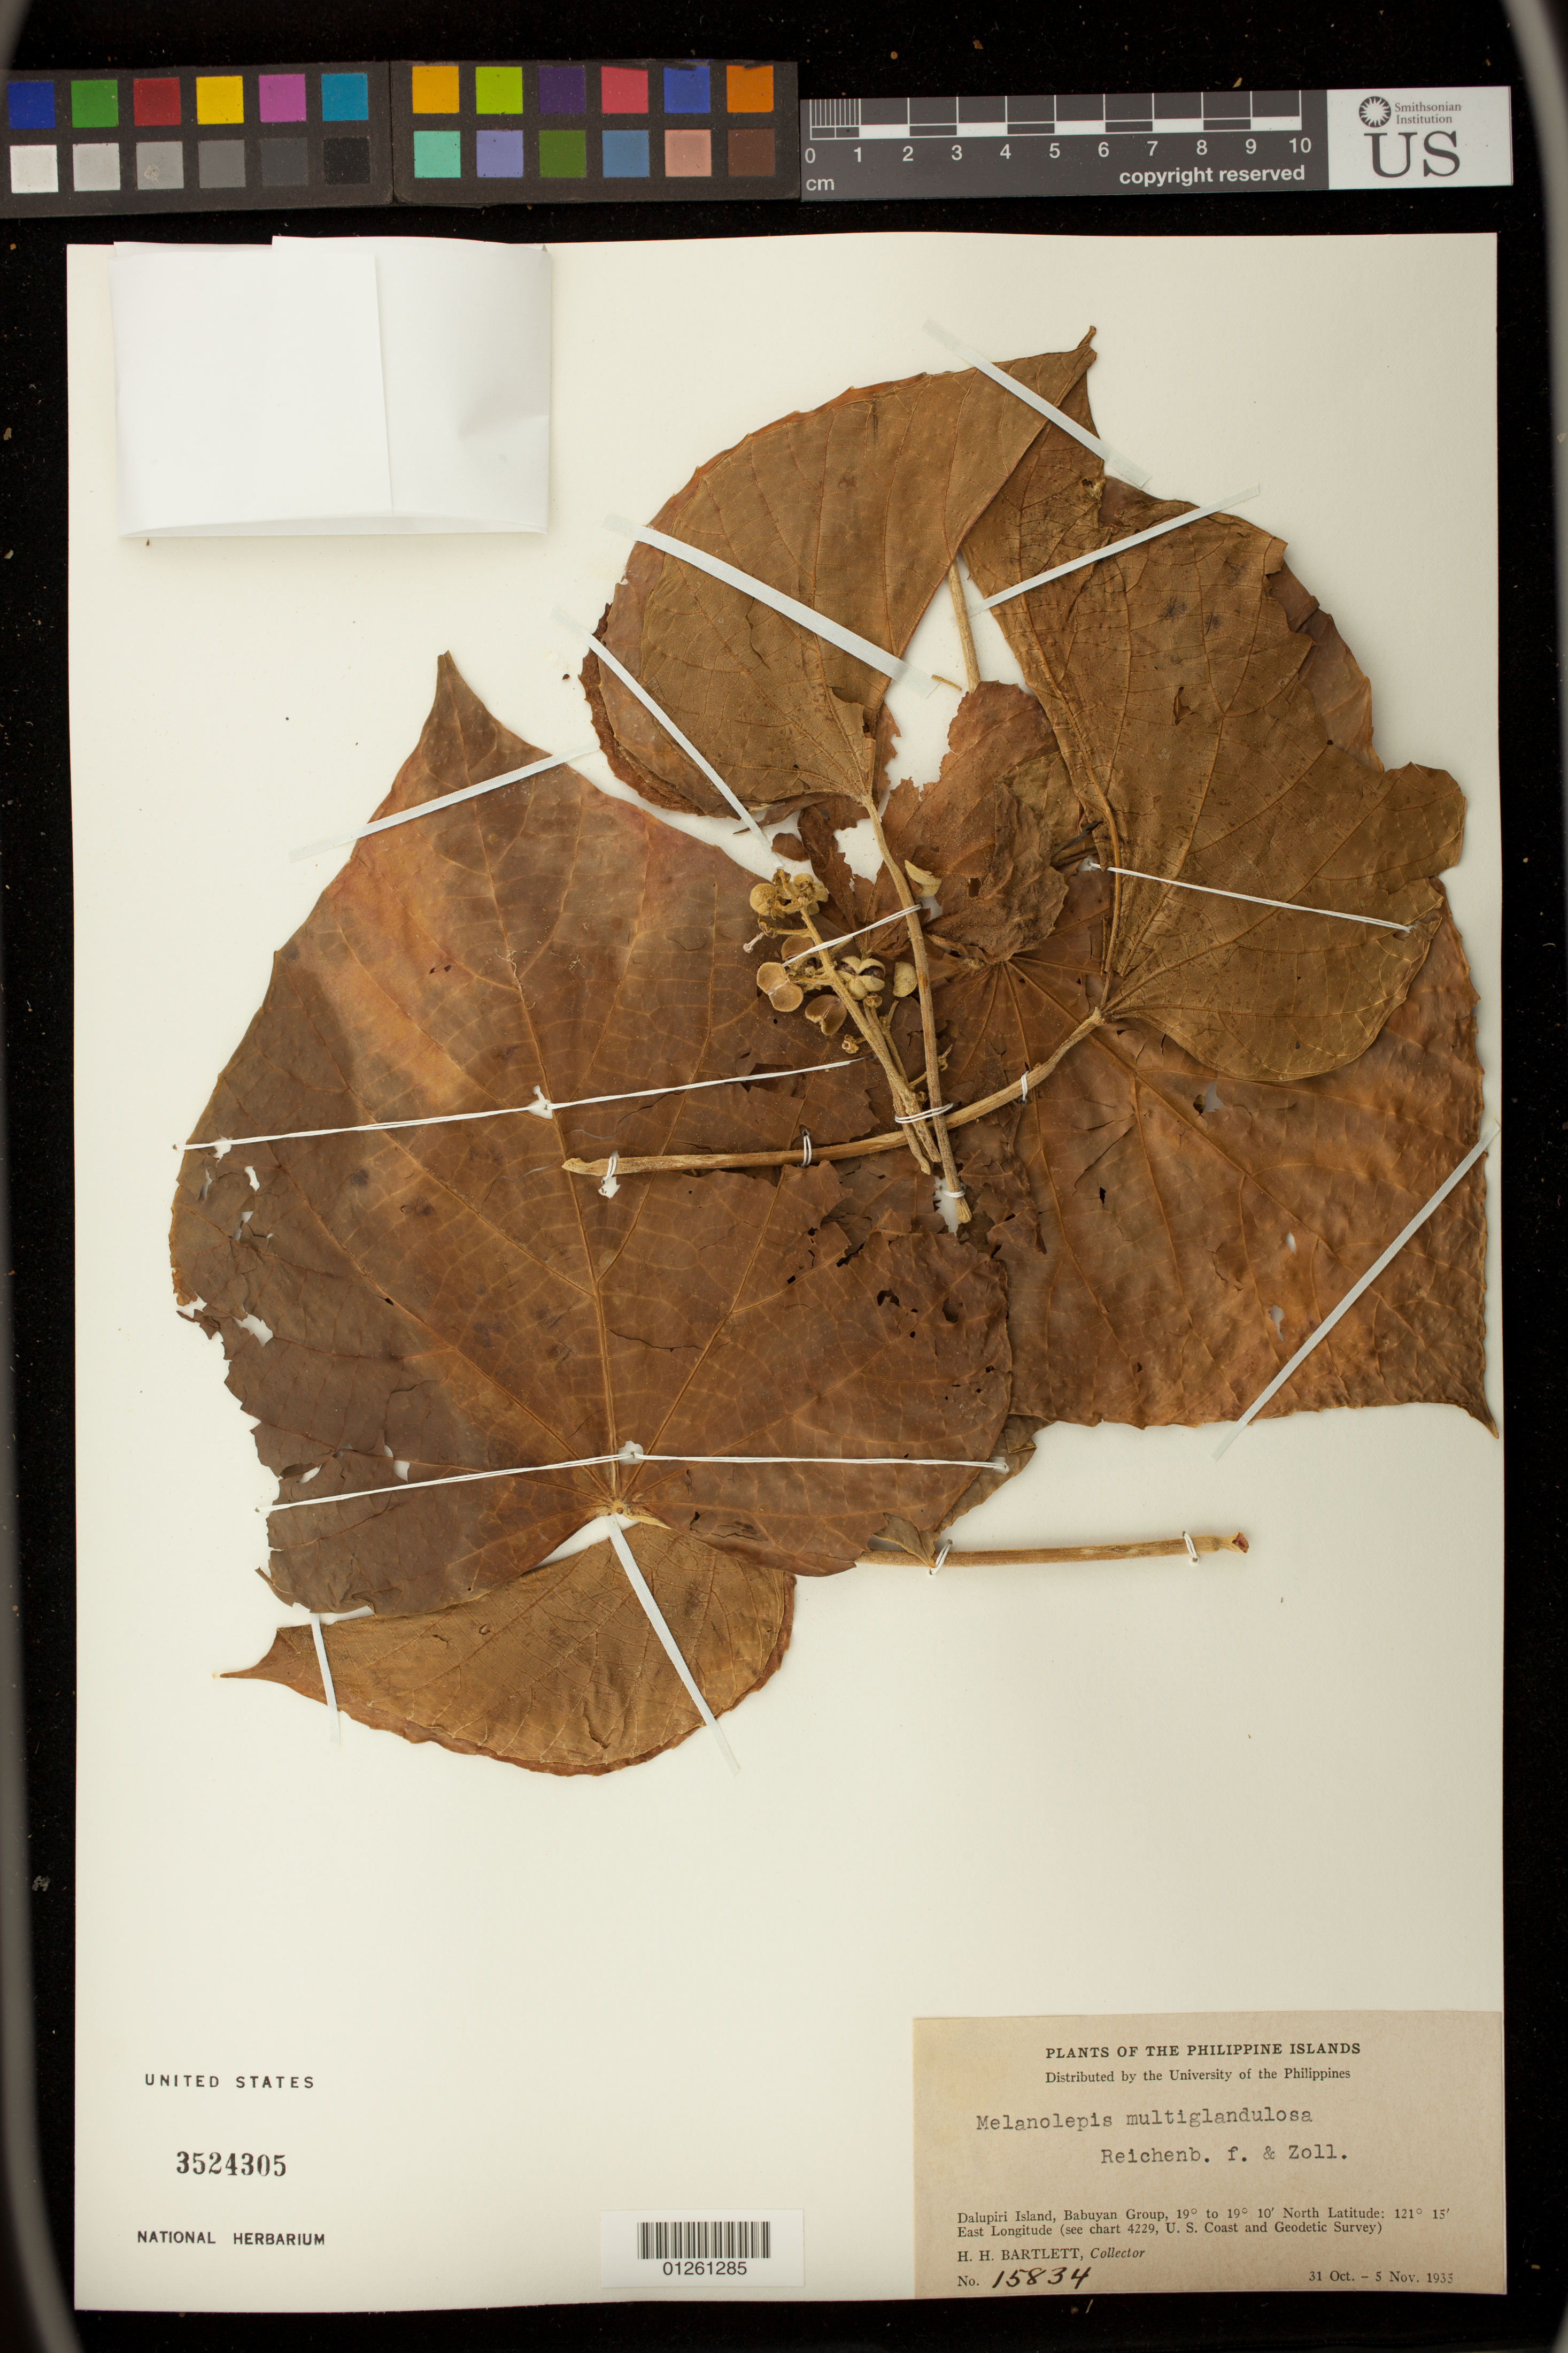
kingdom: Plantae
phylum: Tracheophyta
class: Magnoliopsida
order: Malpighiales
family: Euphorbiaceae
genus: Melanolepis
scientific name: Melanolepis multiglandulosa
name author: (Reinw. ex Blume) Rchb. f. & Zoll.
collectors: H. H. Bartlett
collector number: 15834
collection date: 1935-10-31/1935-11-05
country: Philippines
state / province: Cagayan Valley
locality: Dalupiri Island, Babuyan Group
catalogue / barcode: US 3524305